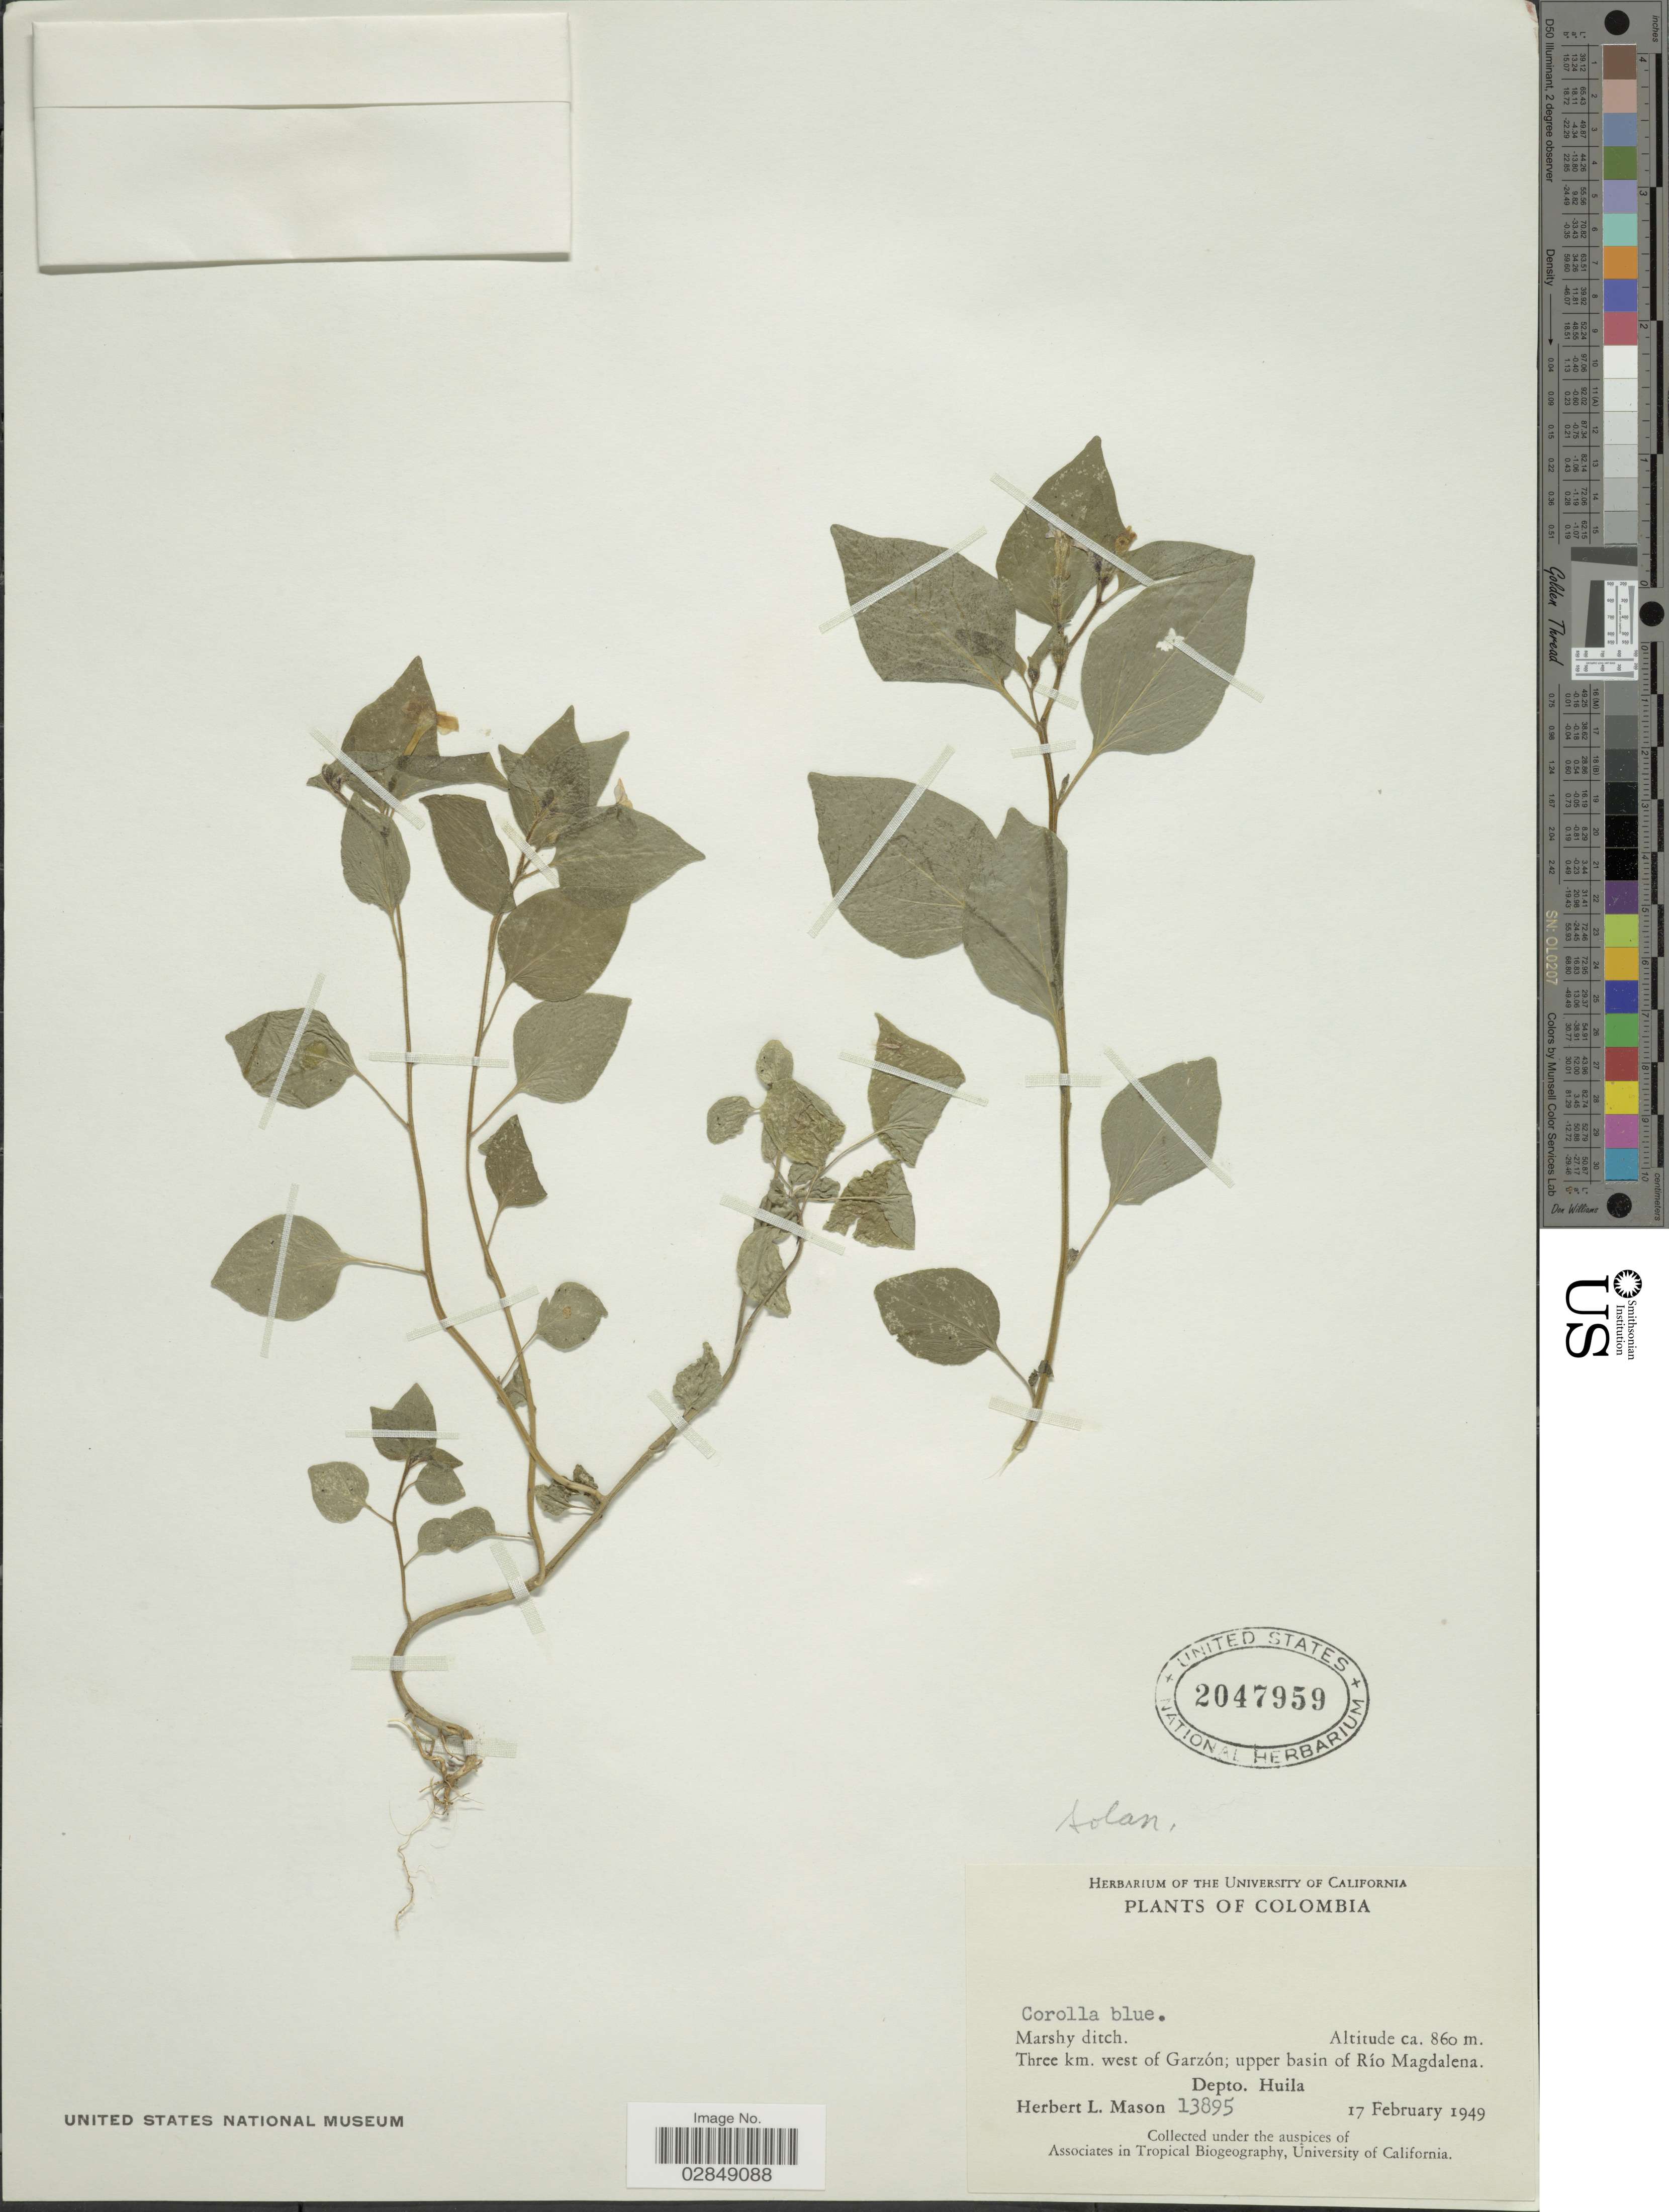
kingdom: Plantae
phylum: Tracheophyta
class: Magnoliopsida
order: Solanales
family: Solanaceae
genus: Browallia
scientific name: Browallia americana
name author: L.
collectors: H. L. Mason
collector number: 13895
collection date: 1949-02-17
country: Colombia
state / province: Huila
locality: Three km. west of Garzón; upper basin of Río Magdalena. Depto. Huila.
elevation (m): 860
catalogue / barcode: US 2047959